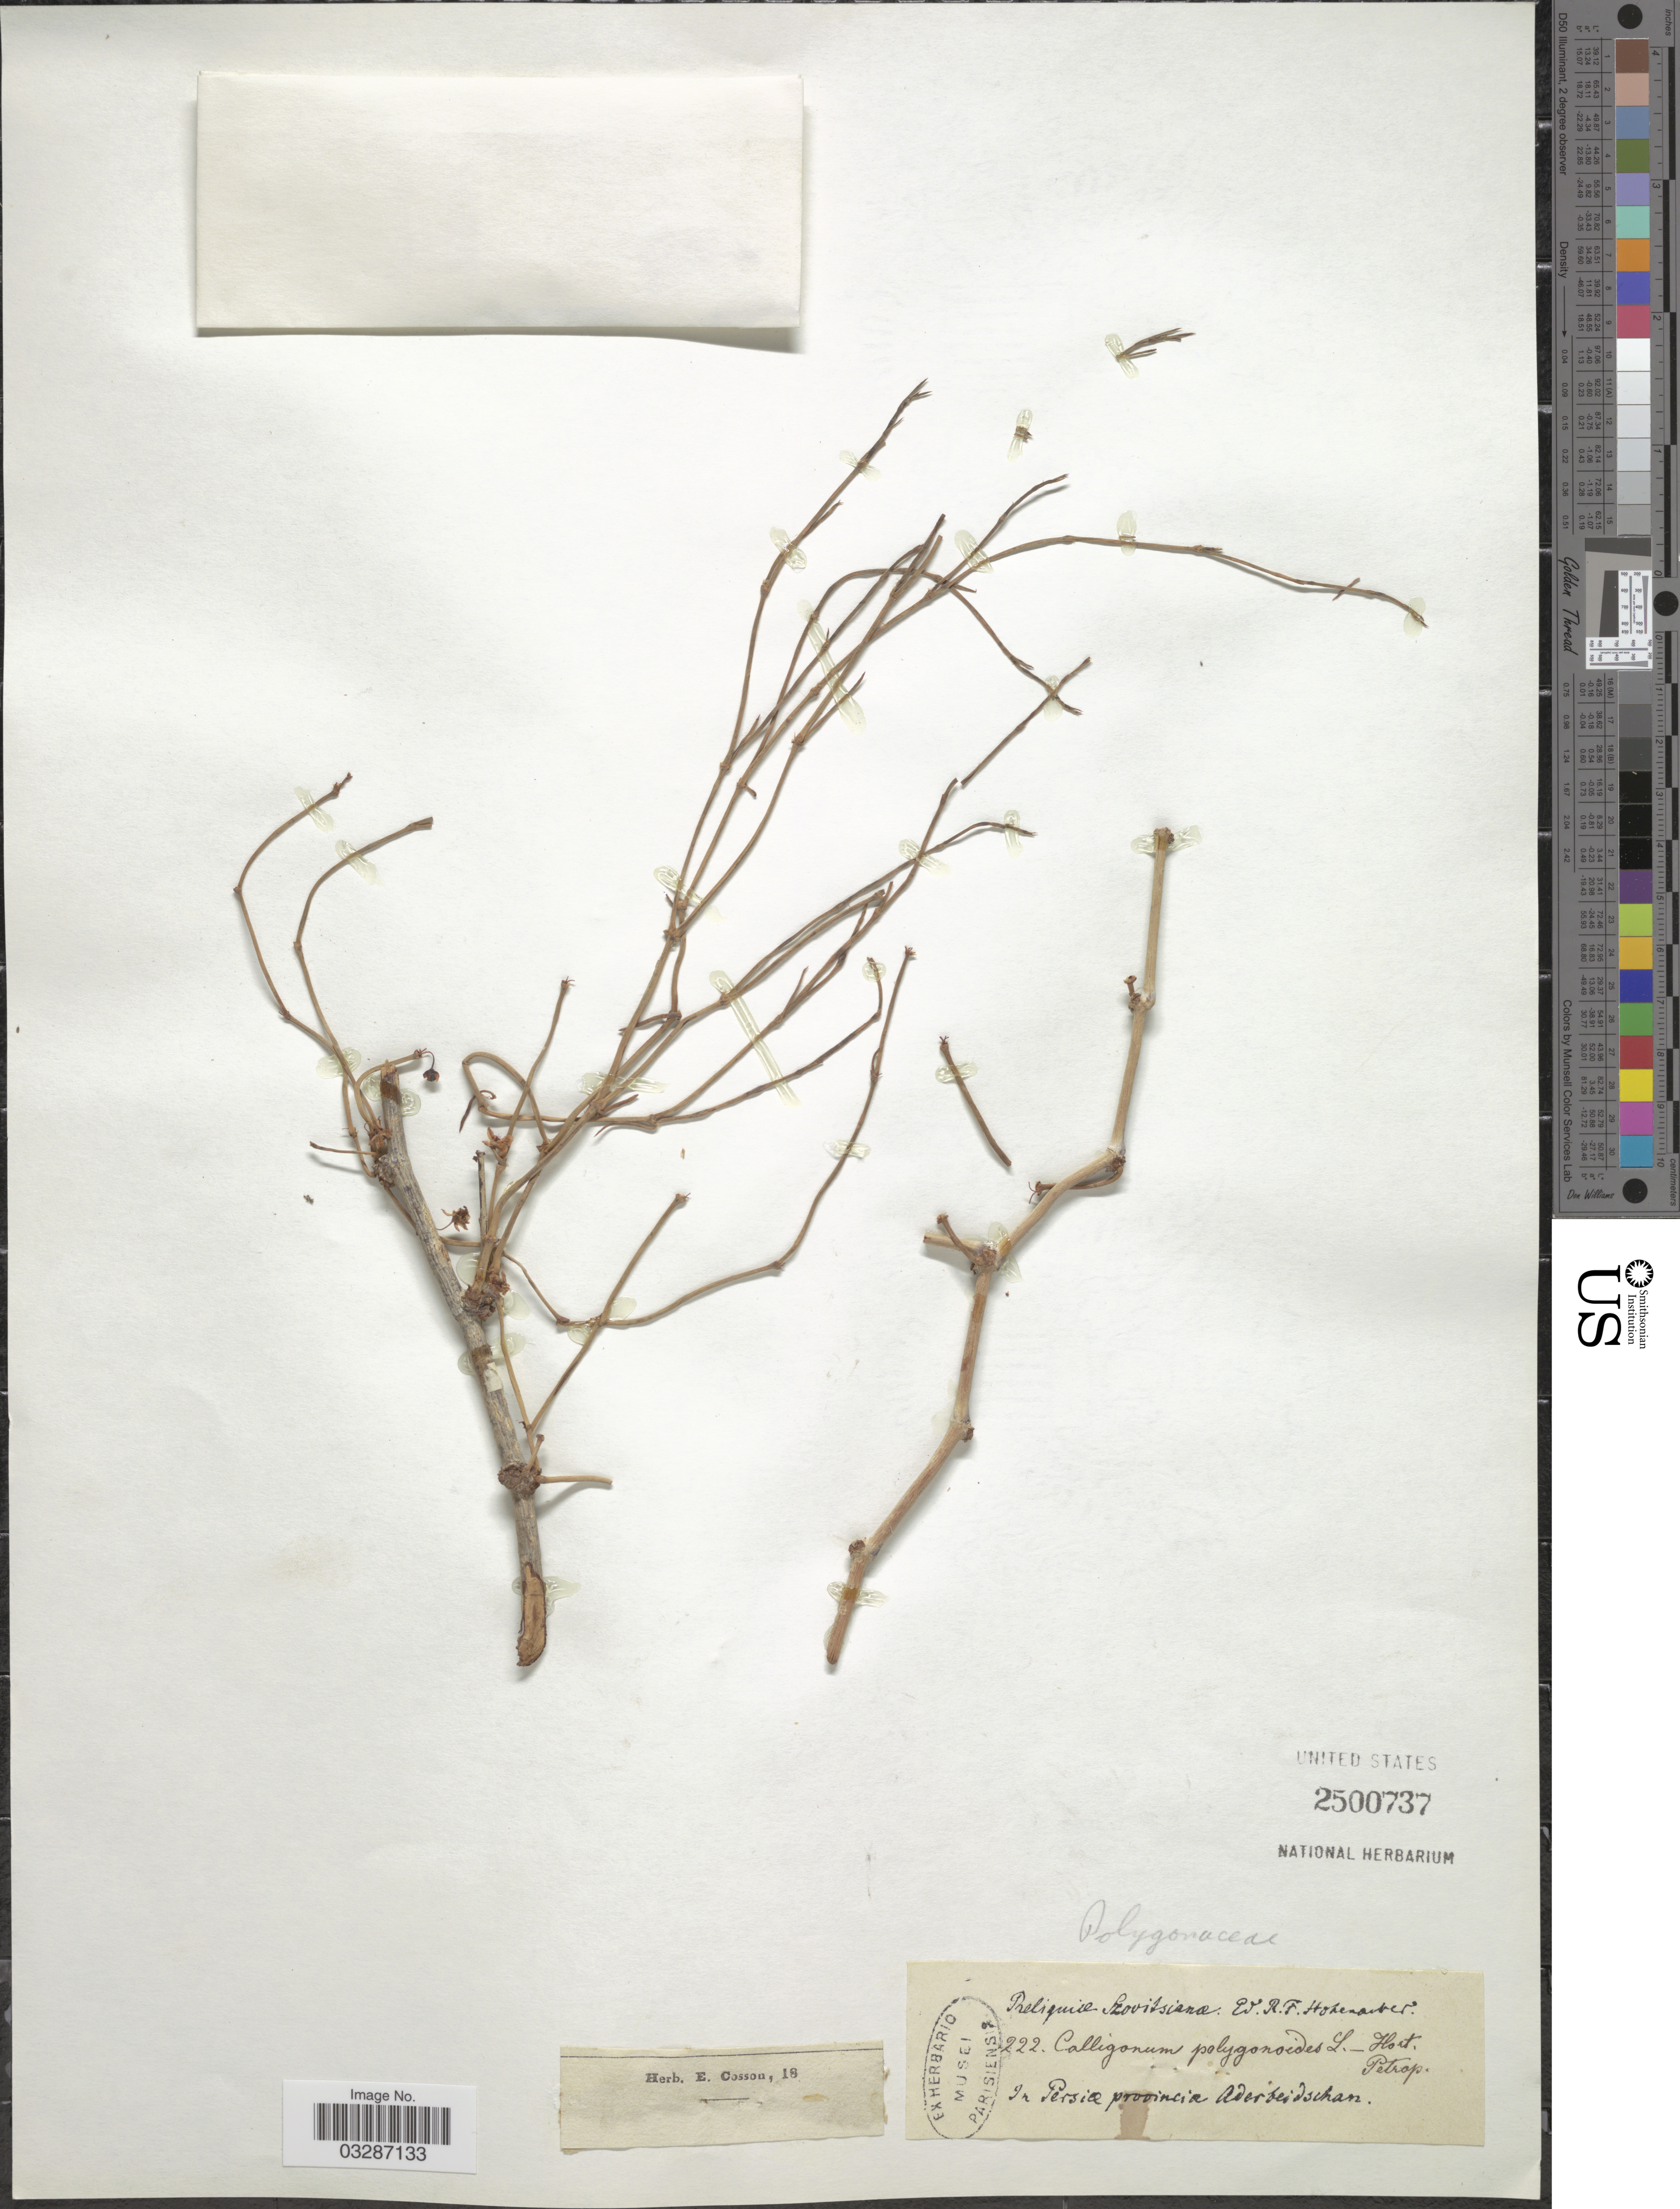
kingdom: Plantae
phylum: Tracheophyta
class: Magnoliopsida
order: Caryophyllales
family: Polygonaceae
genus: Calligonum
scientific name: Calligonum polygonoides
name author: L.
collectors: R. F. Hohenacker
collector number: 222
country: Azerbaijan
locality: In Persiae provinciae Aderbeidschan.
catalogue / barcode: US 2500737